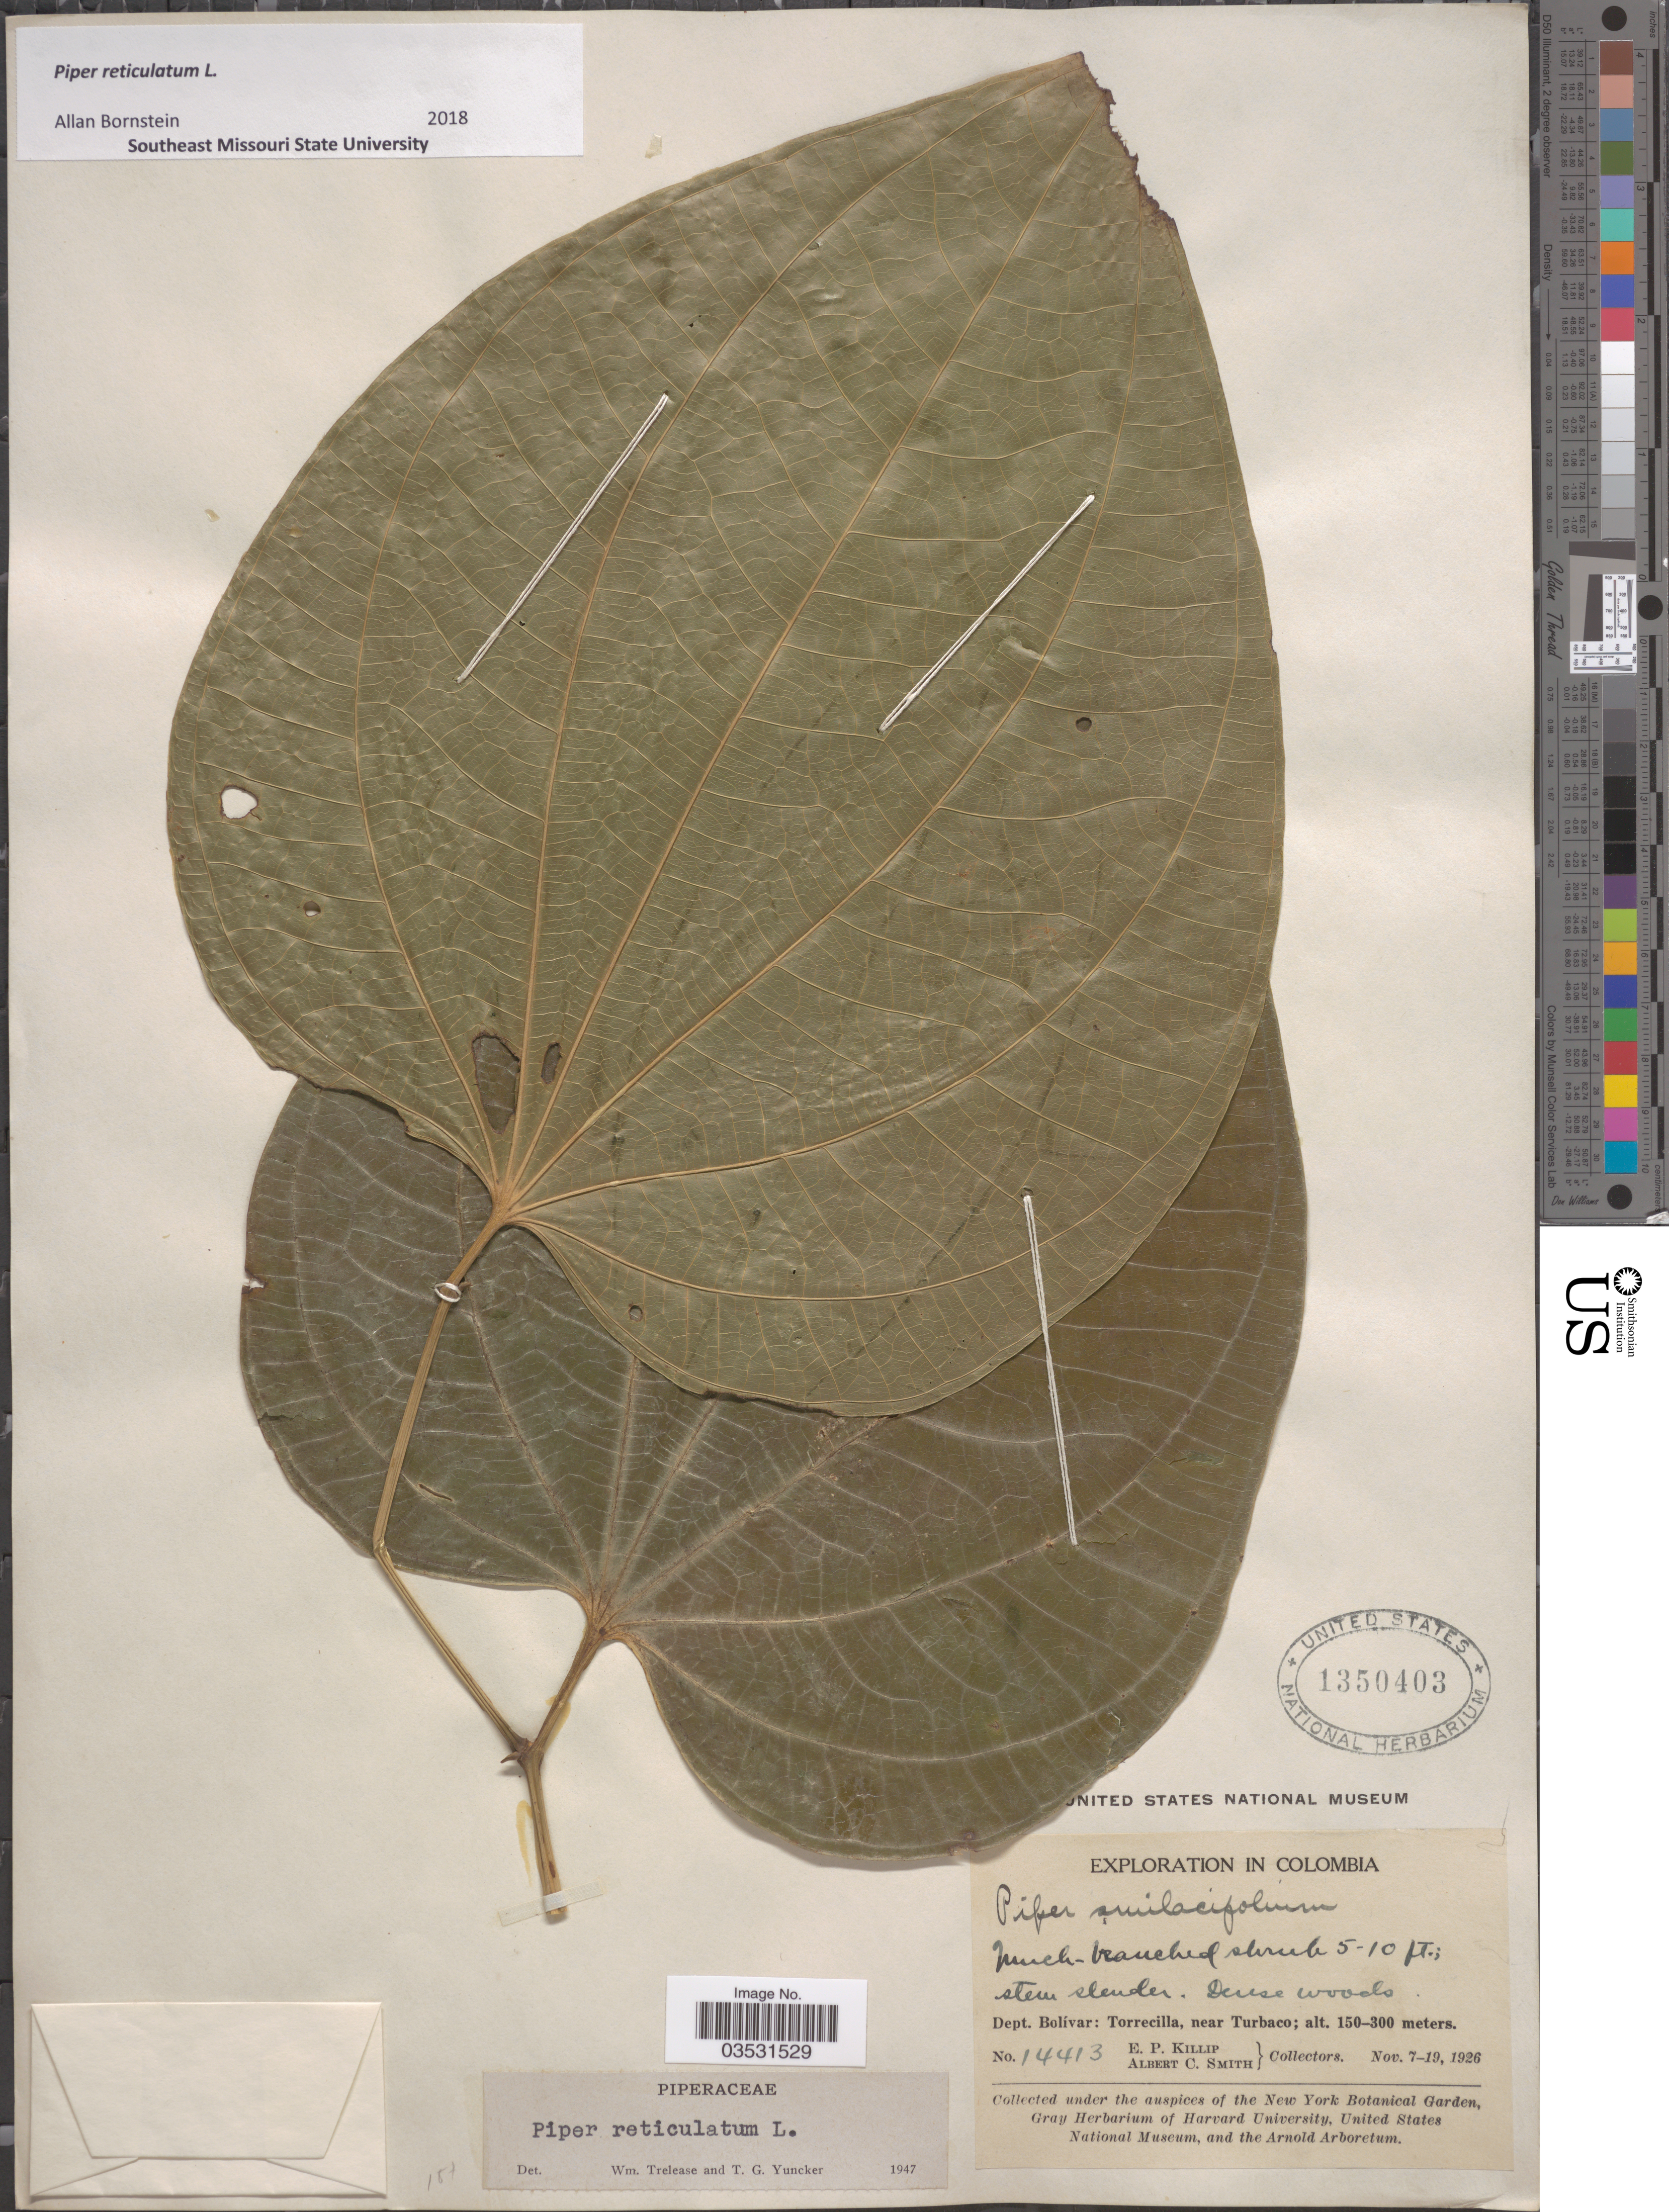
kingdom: Plantae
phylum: Tracheophyta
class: Magnoliopsida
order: Piperales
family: Piperaceae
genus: Piper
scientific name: Piper reticulatum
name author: L.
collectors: E. P. Killip & A. C. Smith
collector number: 14413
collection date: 1926-11-07/1926-11-19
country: Colombia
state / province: Bolívar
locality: Dept. Bolívar: Torrecilla, near Turbaco.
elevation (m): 150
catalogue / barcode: US 1350403